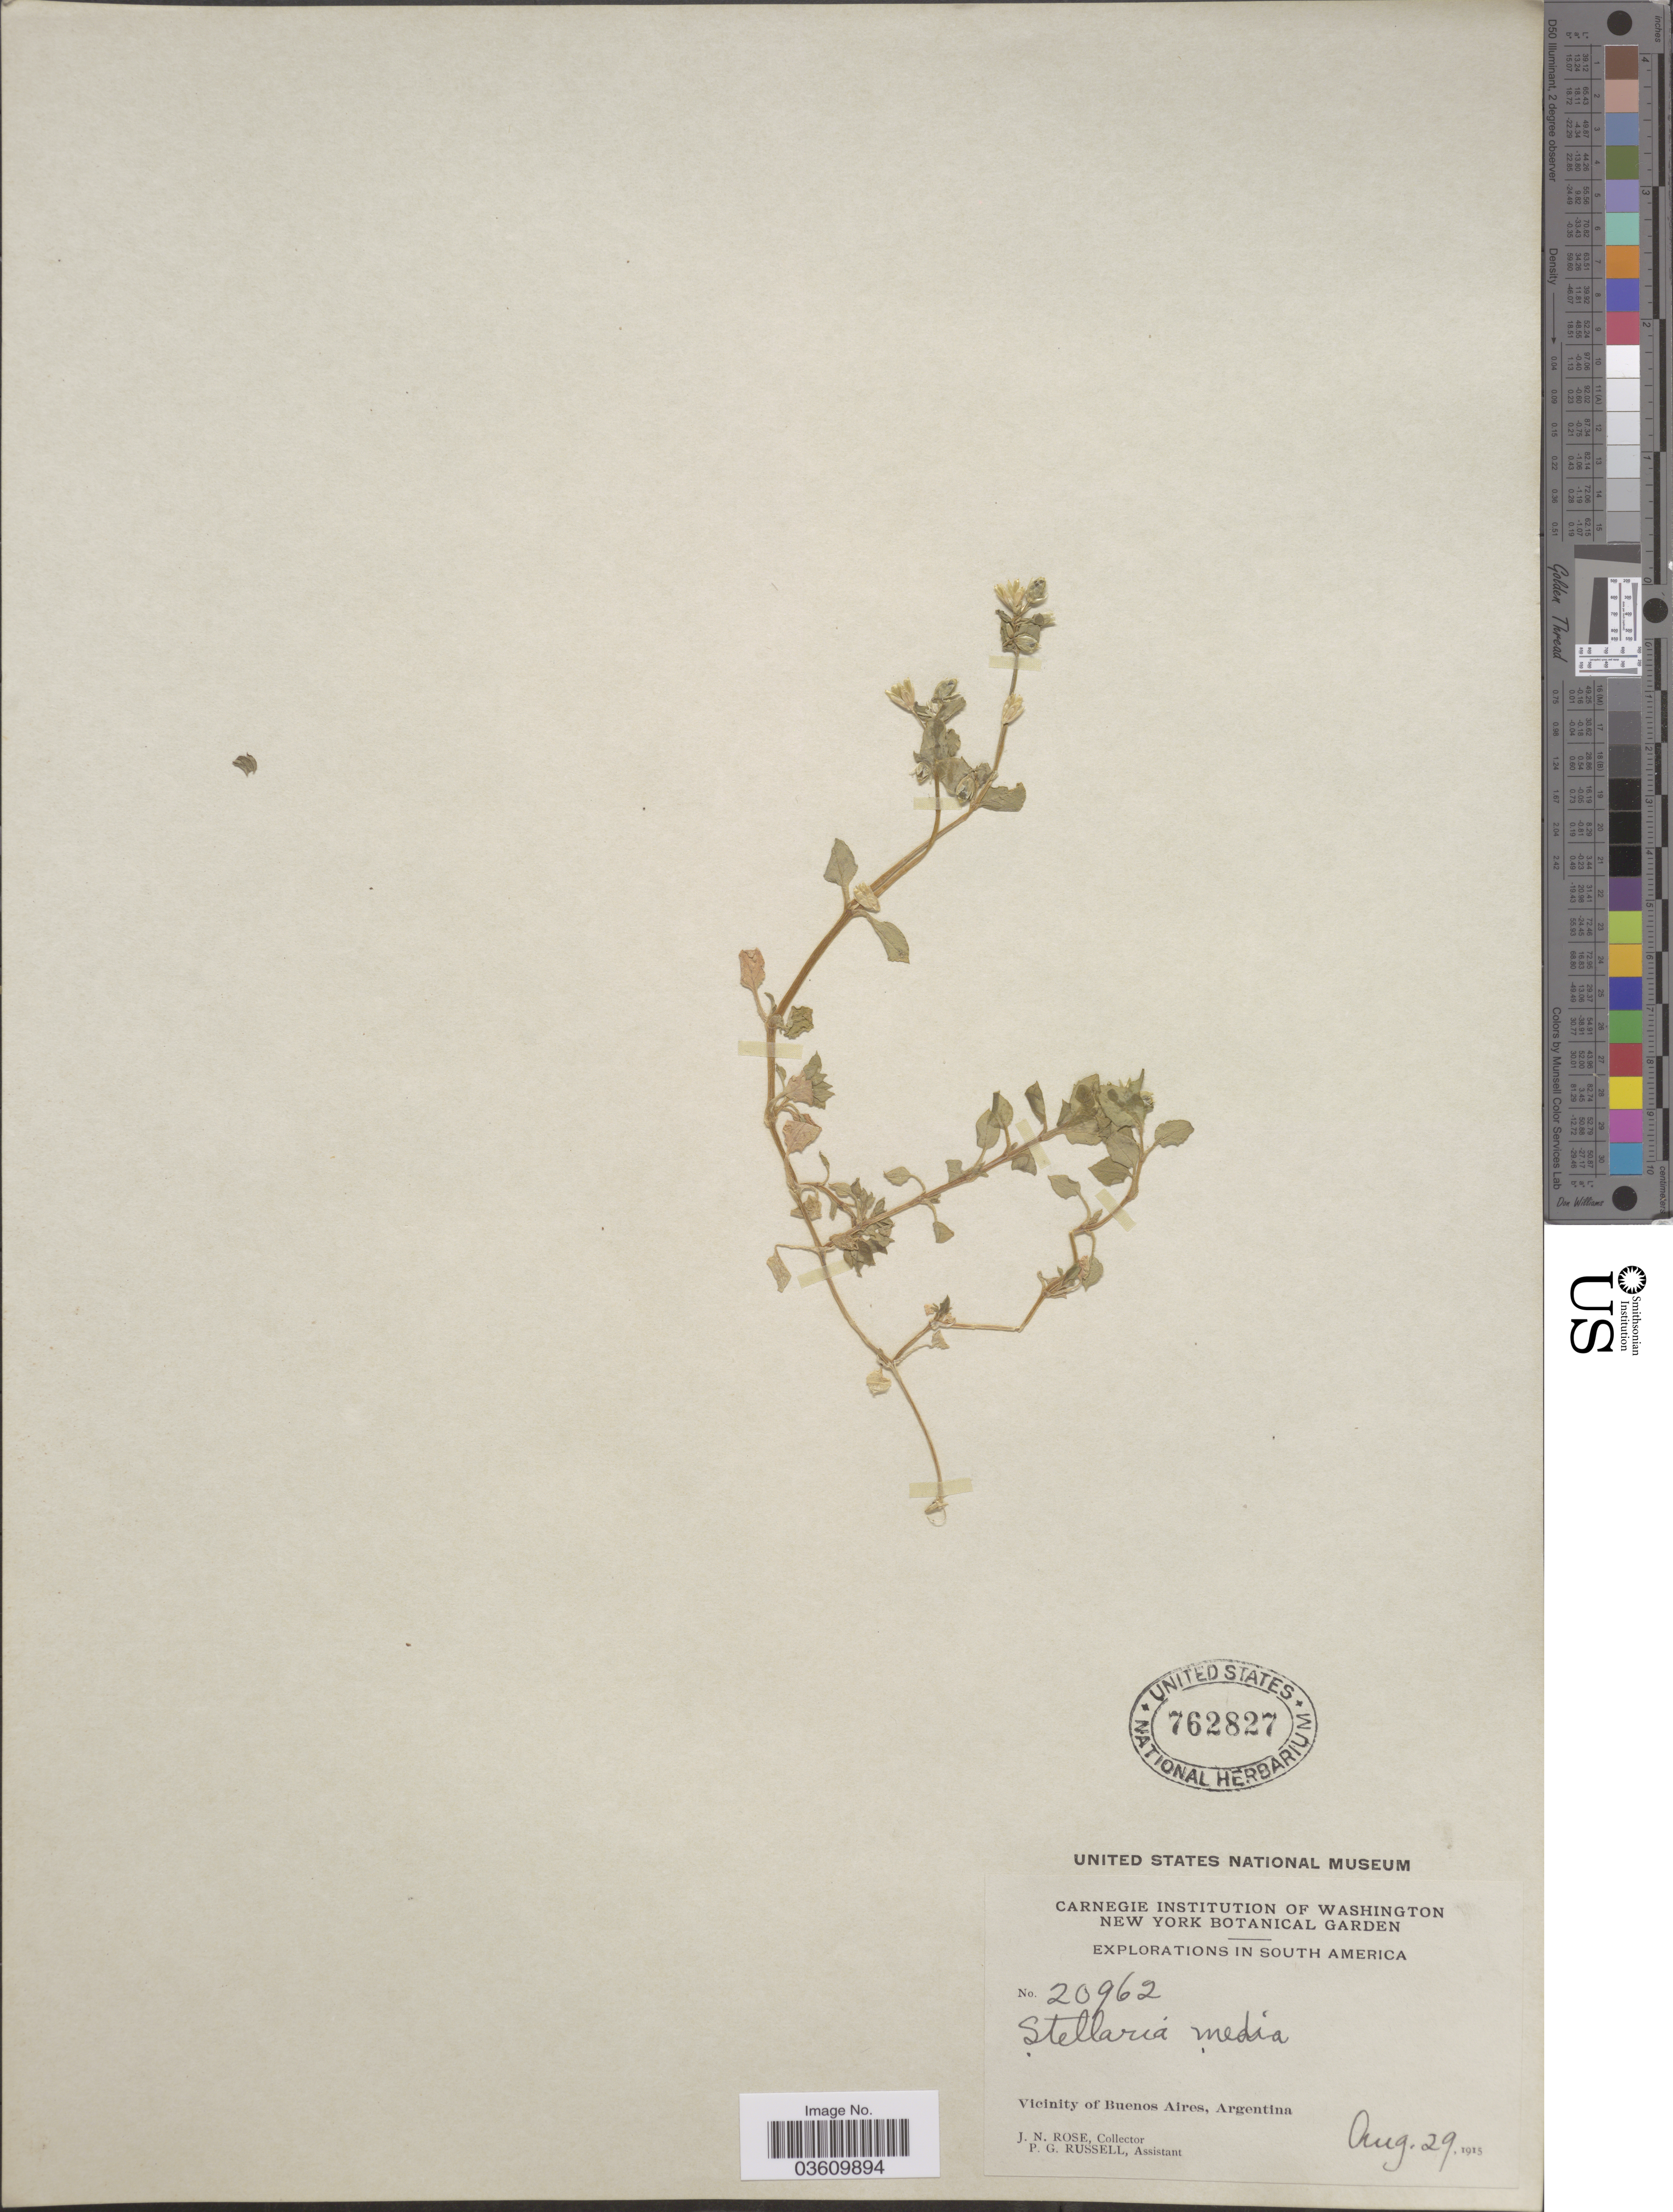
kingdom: Plantae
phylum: Tracheophyta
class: Magnoliopsida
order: Caryophyllales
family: Caryophyllaceae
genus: Stellaria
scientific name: Stellaria media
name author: (L.) Vill.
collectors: J. N. Rose & P. G. Russell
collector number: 20962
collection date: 1915-08-29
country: Argentina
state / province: Buenos Aires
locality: Vicinity of Buenos Aires.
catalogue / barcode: US 762827